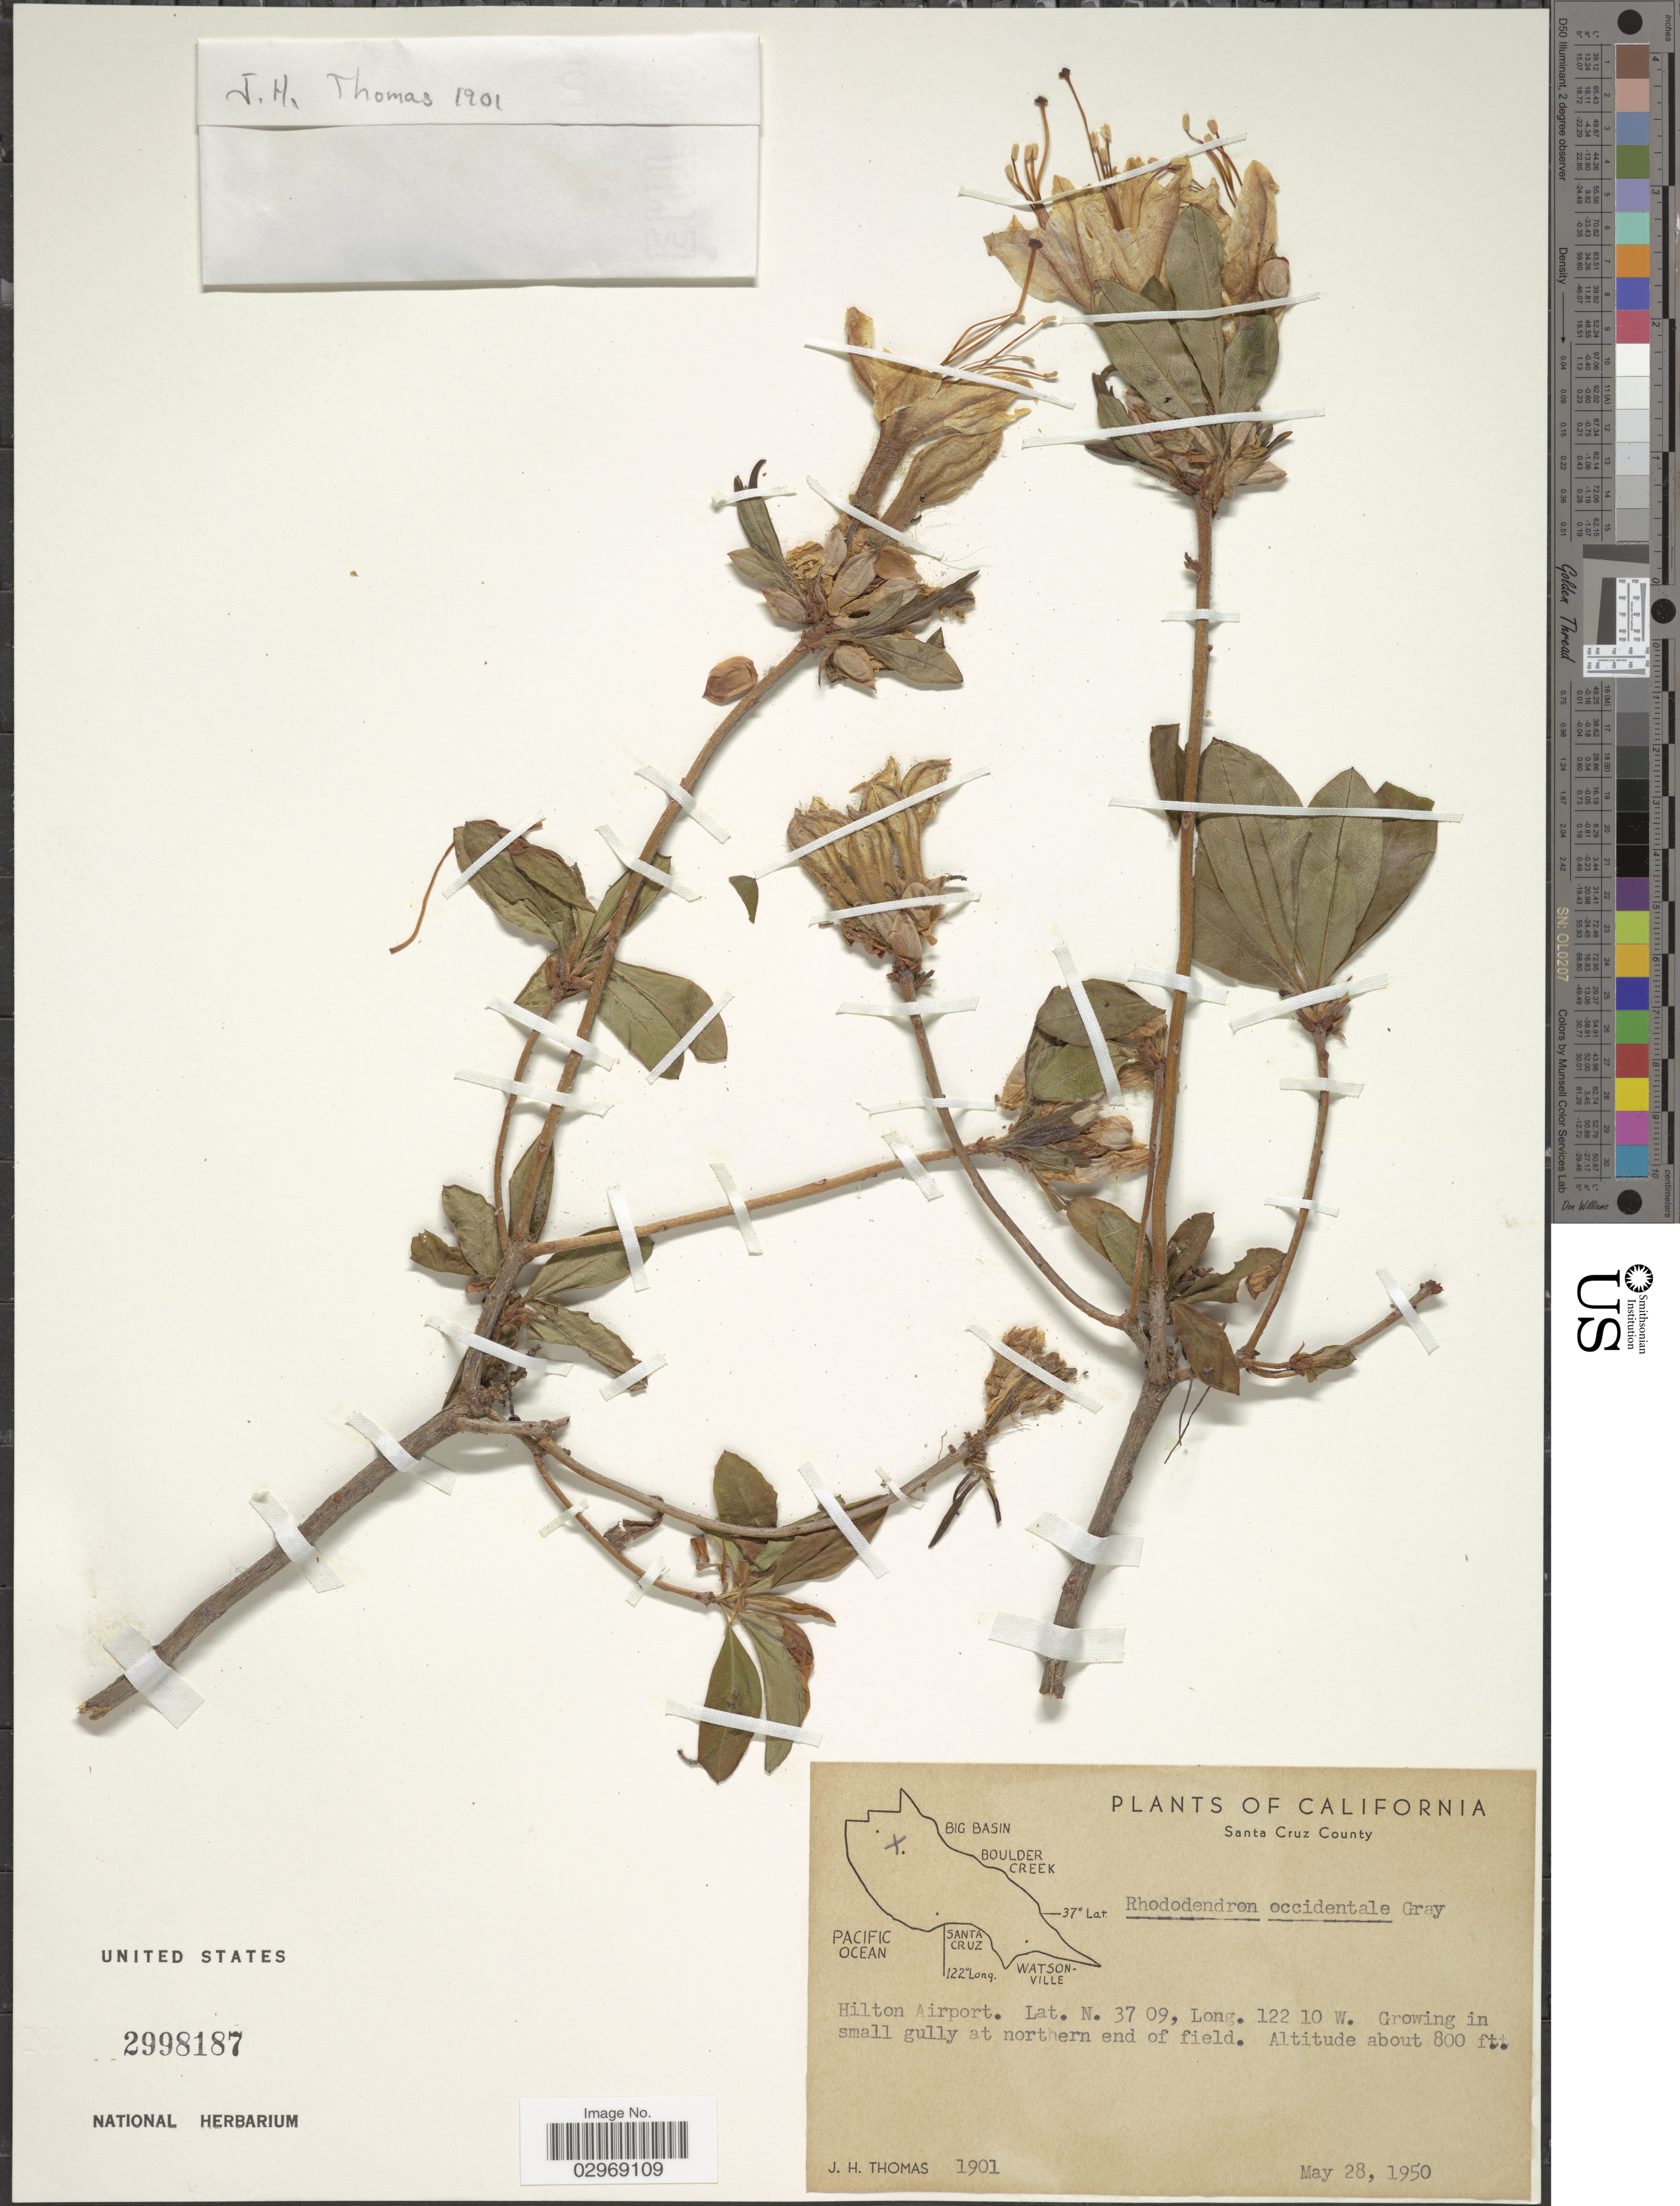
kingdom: Plantae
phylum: Tracheophyta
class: Magnoliopsida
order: Ericales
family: Ericaceae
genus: Rhododendron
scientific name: Rhododendron occidentale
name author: (Torr. & A. Gray) A. Gray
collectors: J. H. Thomas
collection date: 1950-05-28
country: United States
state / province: California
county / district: Santa Cruz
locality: Santa Cruz County. Hilton Airport. Growing in small gully at northern end of field.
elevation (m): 244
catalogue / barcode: US 2998187